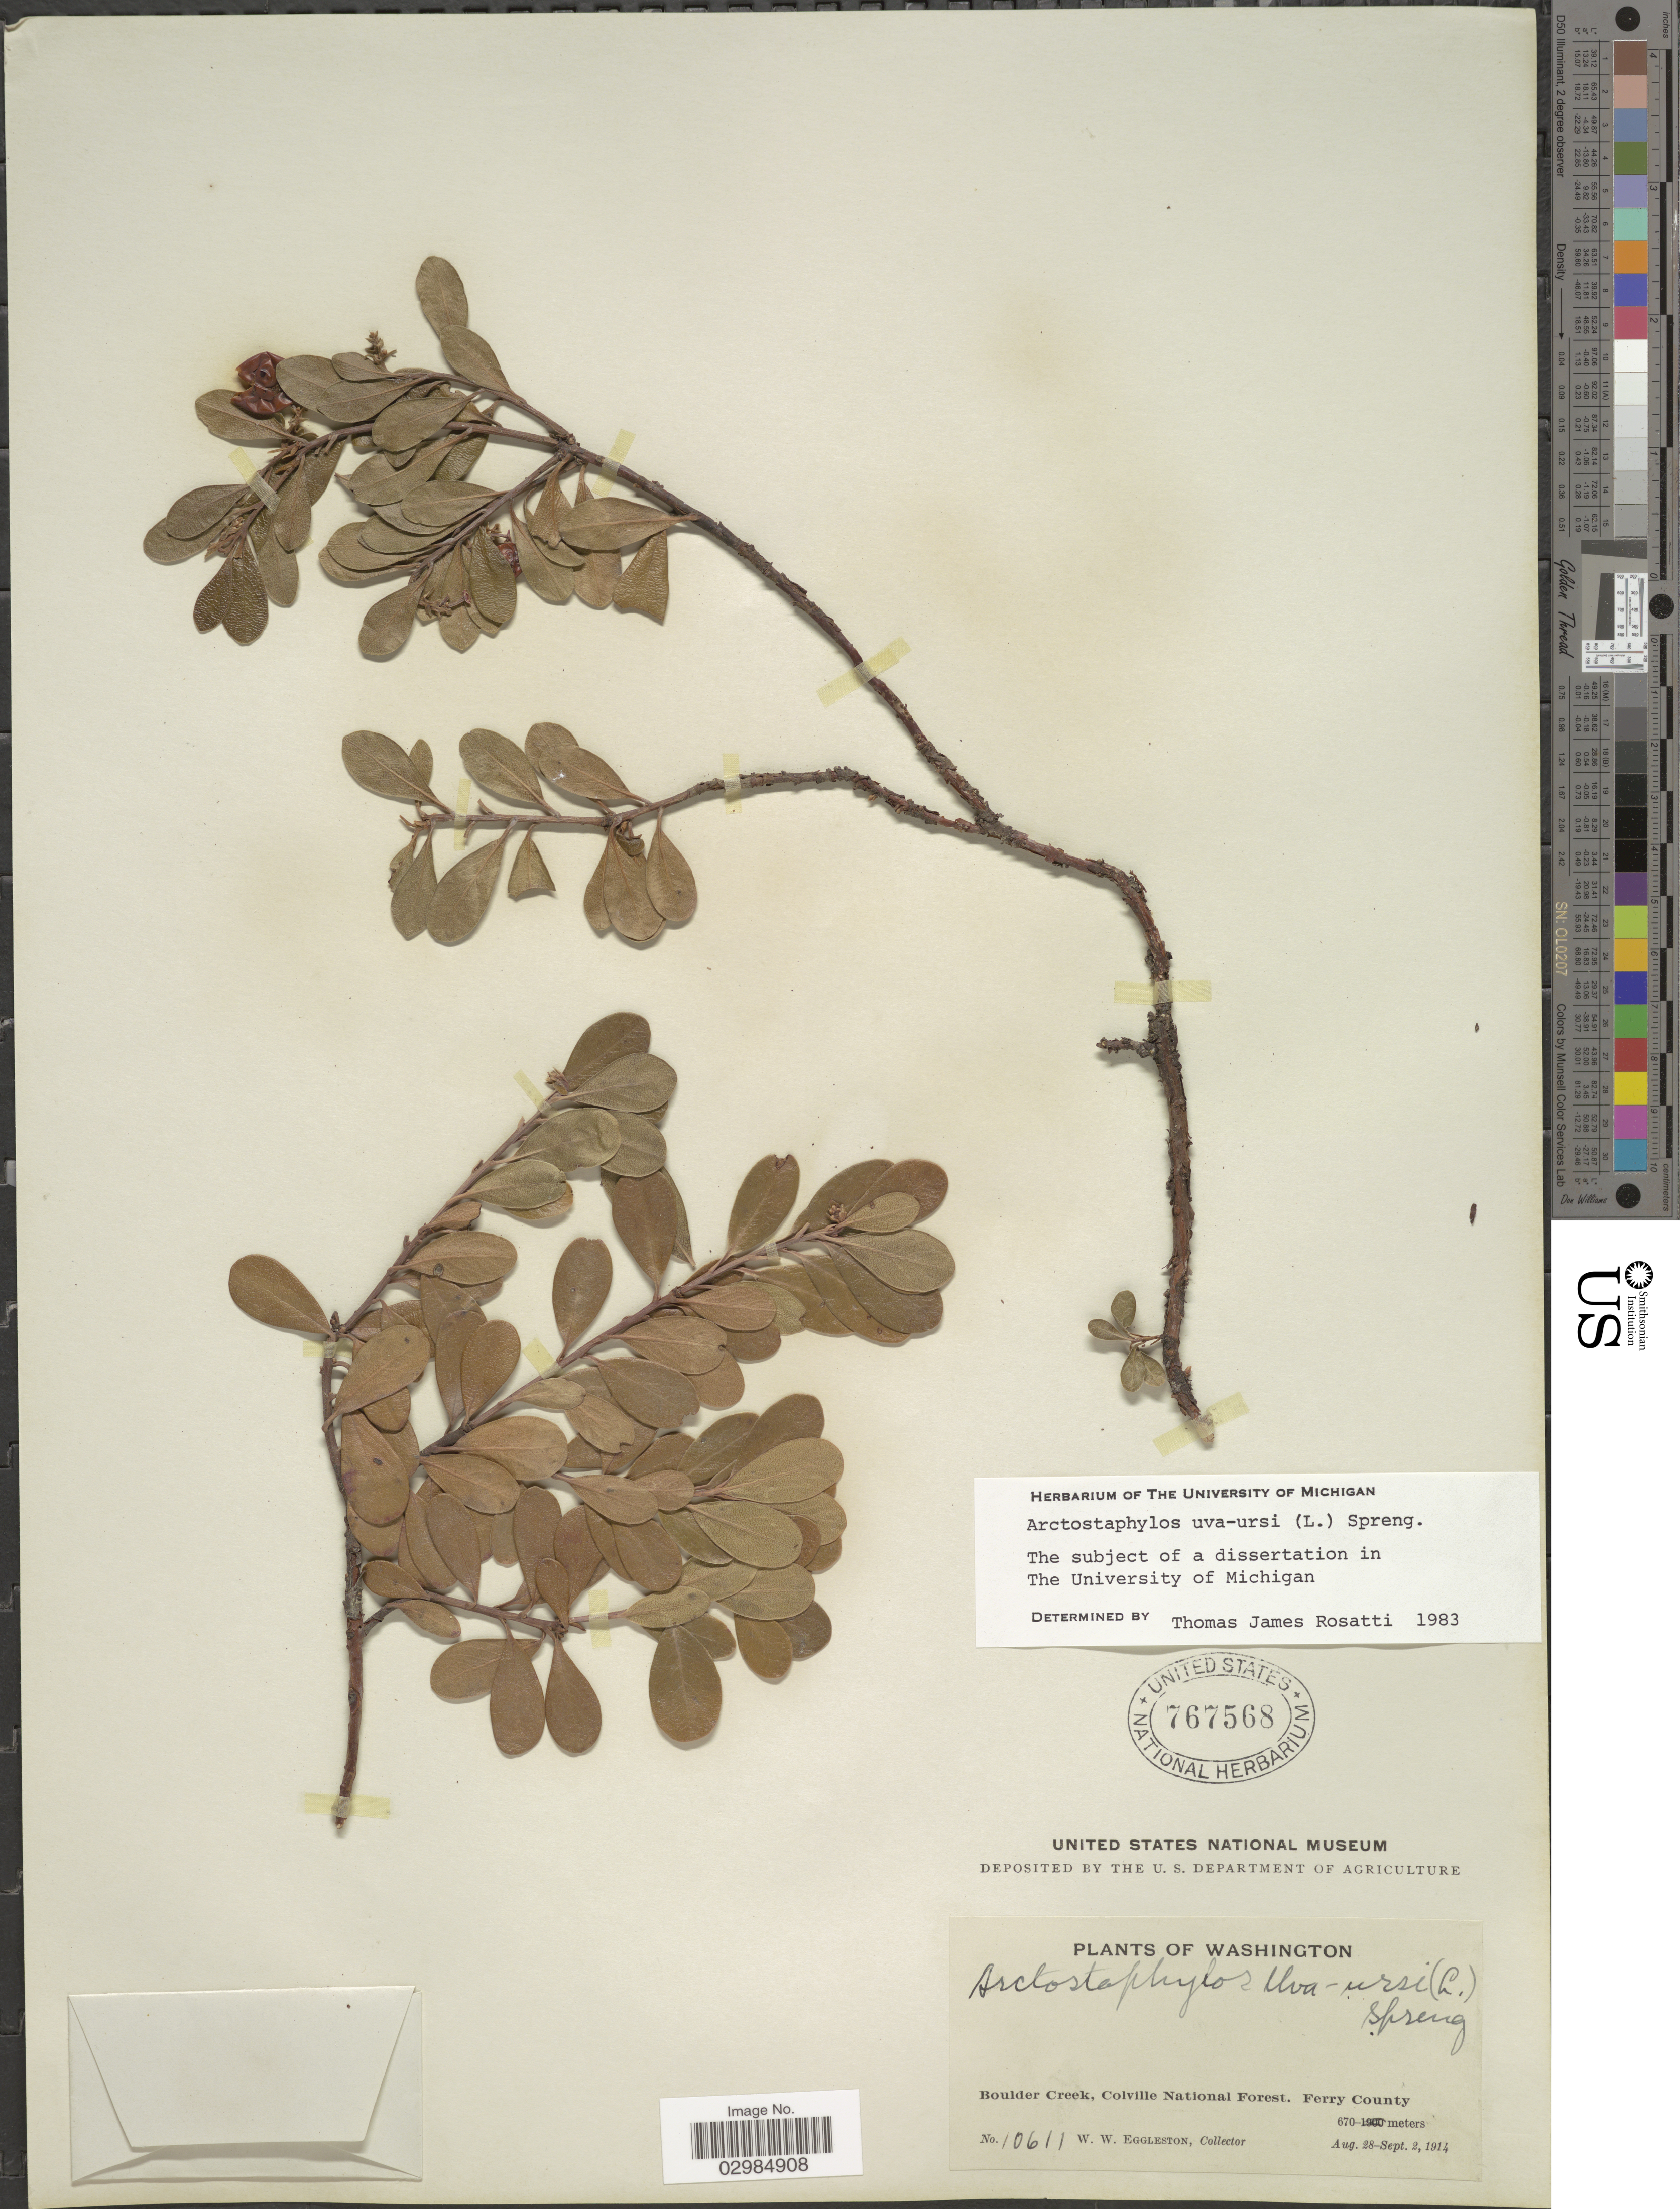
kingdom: Plantae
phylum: Tracheophyta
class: Magnoliopsida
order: Ericales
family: Ericaceae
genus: Arctostaphylos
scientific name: Arctostaphylos uva-ursi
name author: (L.) Spreng.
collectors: W. W. Eggleston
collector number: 10611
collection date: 1914-08-28/1914-09-02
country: United States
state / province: Washington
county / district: Ferry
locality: Boulder Creek, Colville National Forest. Ferry County.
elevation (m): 670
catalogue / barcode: US 767568